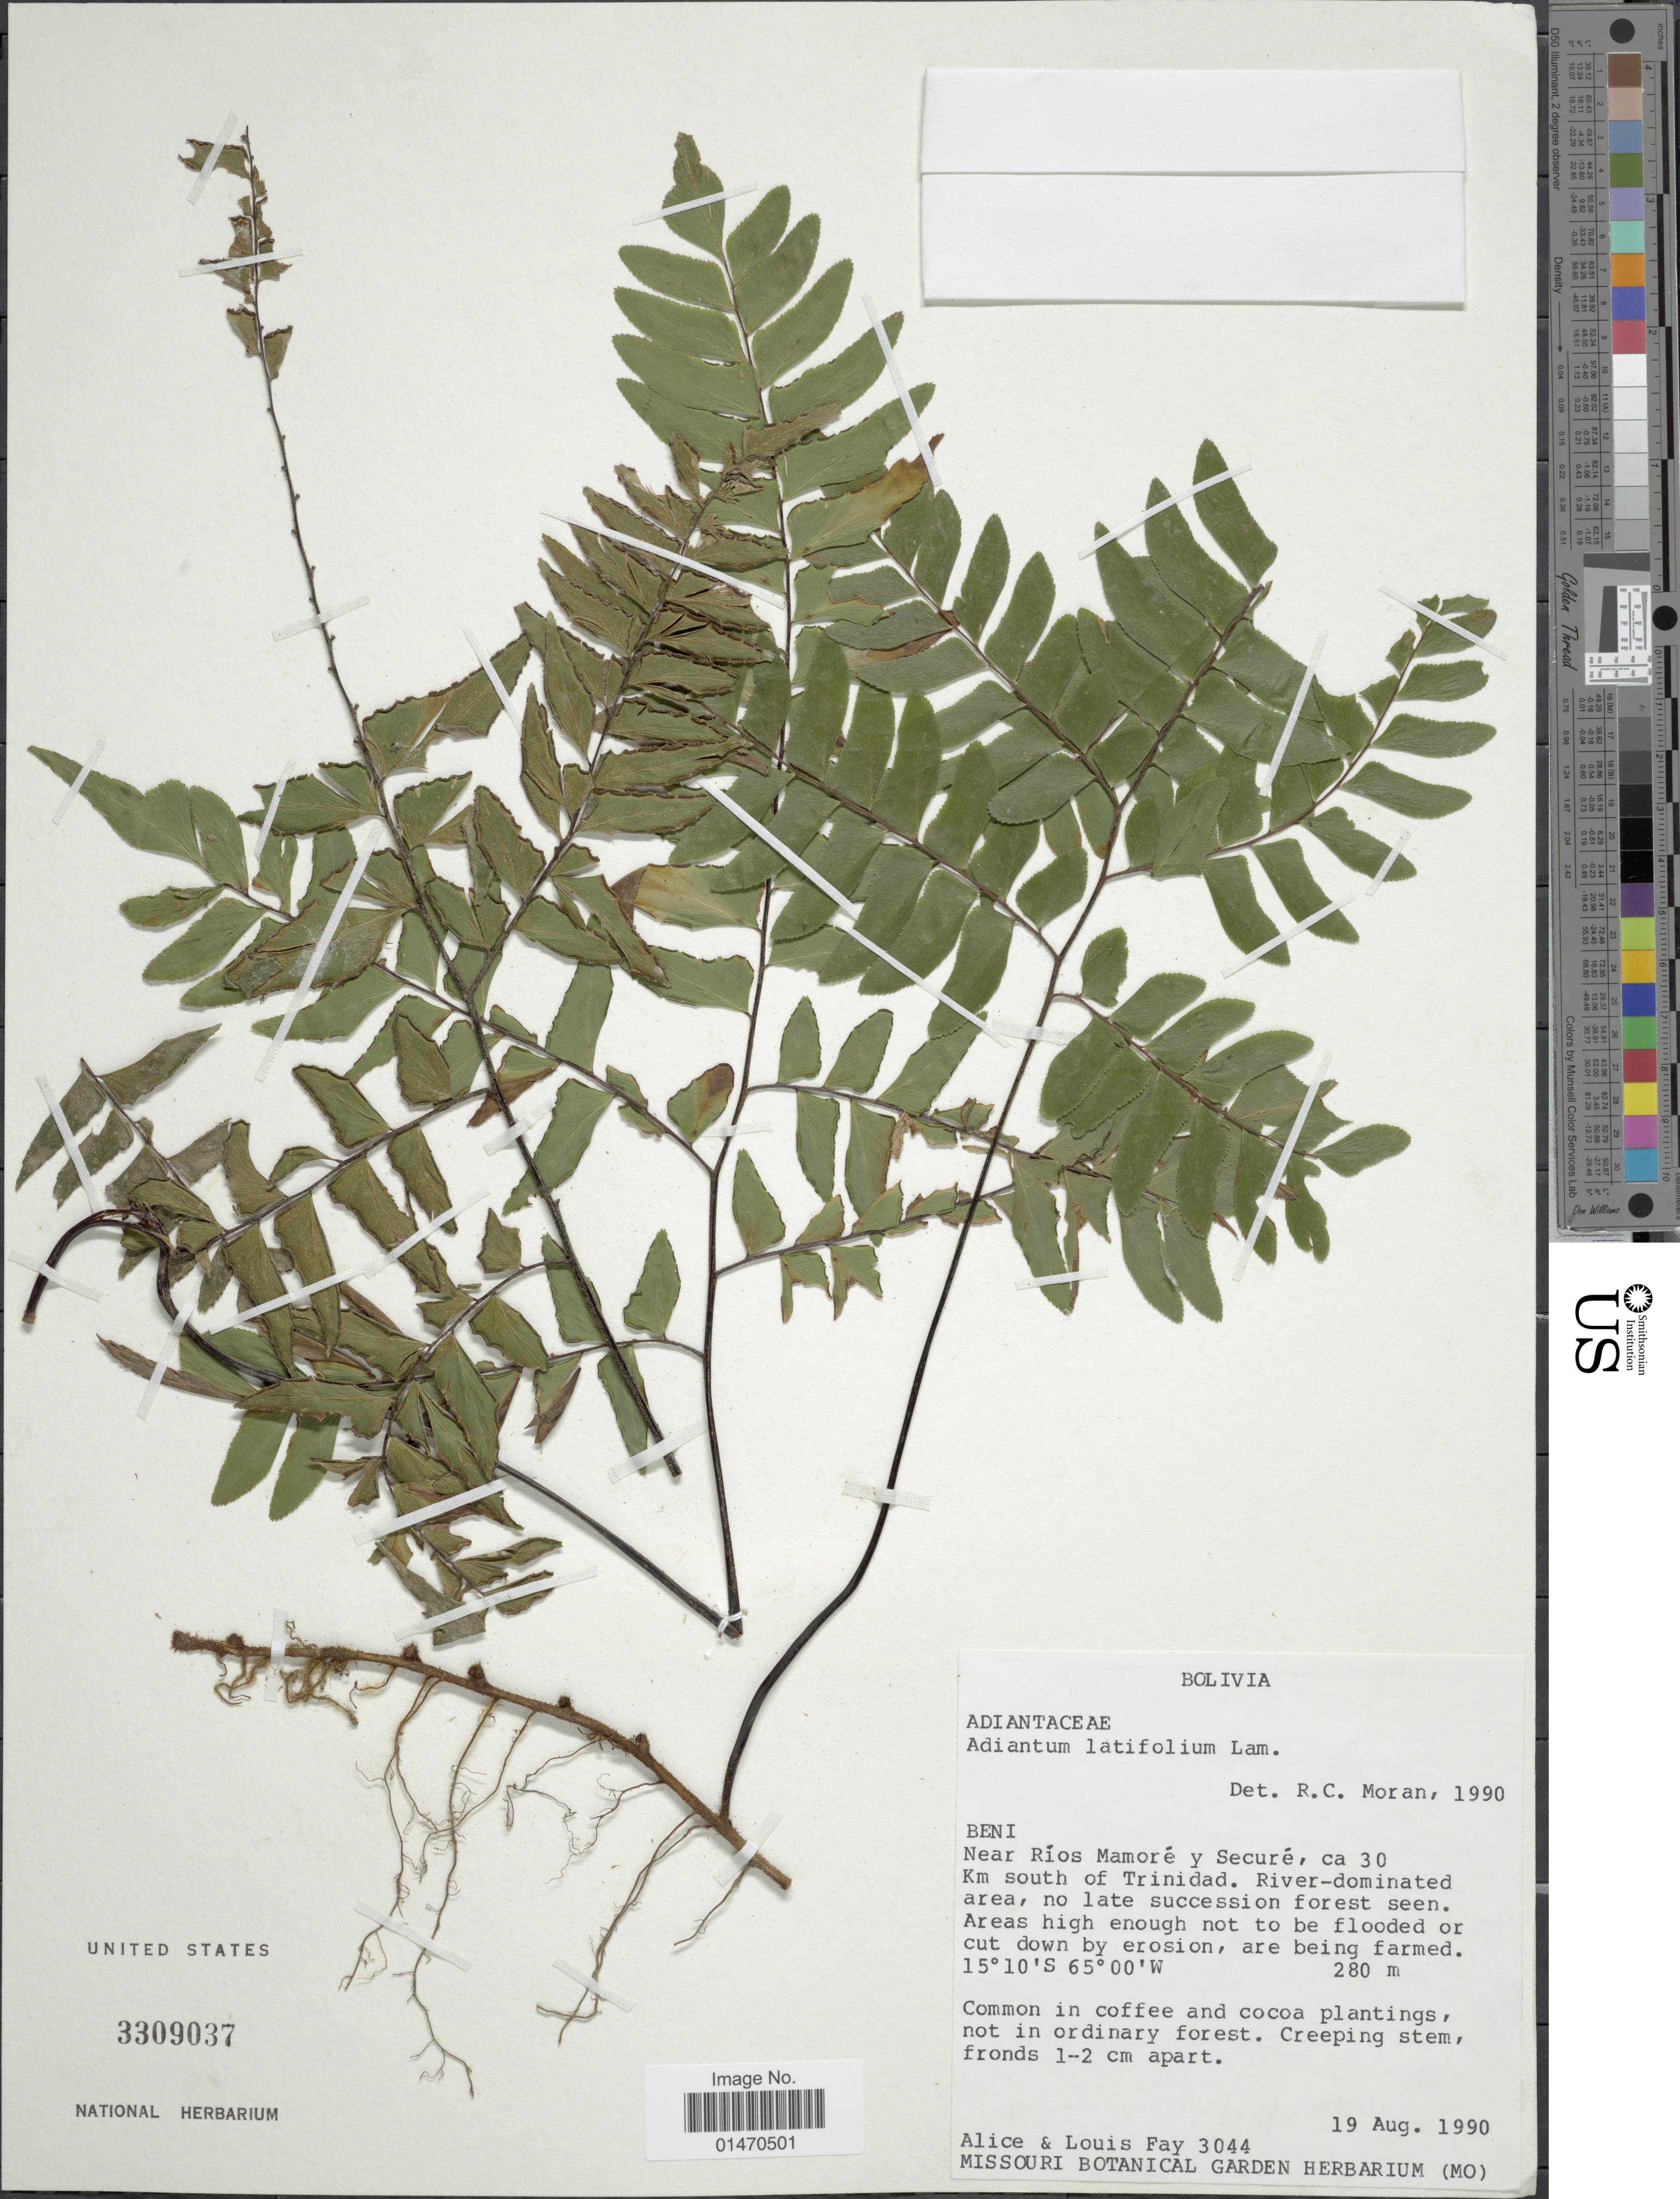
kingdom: Plantae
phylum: Tracheophyta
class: Polypodiopsida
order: Polypodiales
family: Pteridaceae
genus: Adiantum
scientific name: Adiantum latifolium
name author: Lam.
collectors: A. Fay & L. Fay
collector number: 3044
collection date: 1990-08-19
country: Bolivia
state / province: Beni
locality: Beni, near Rios Mamoré y Securé, ca. 30 km south of Trinidad, river-dominated area,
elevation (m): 280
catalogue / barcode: US 3309037